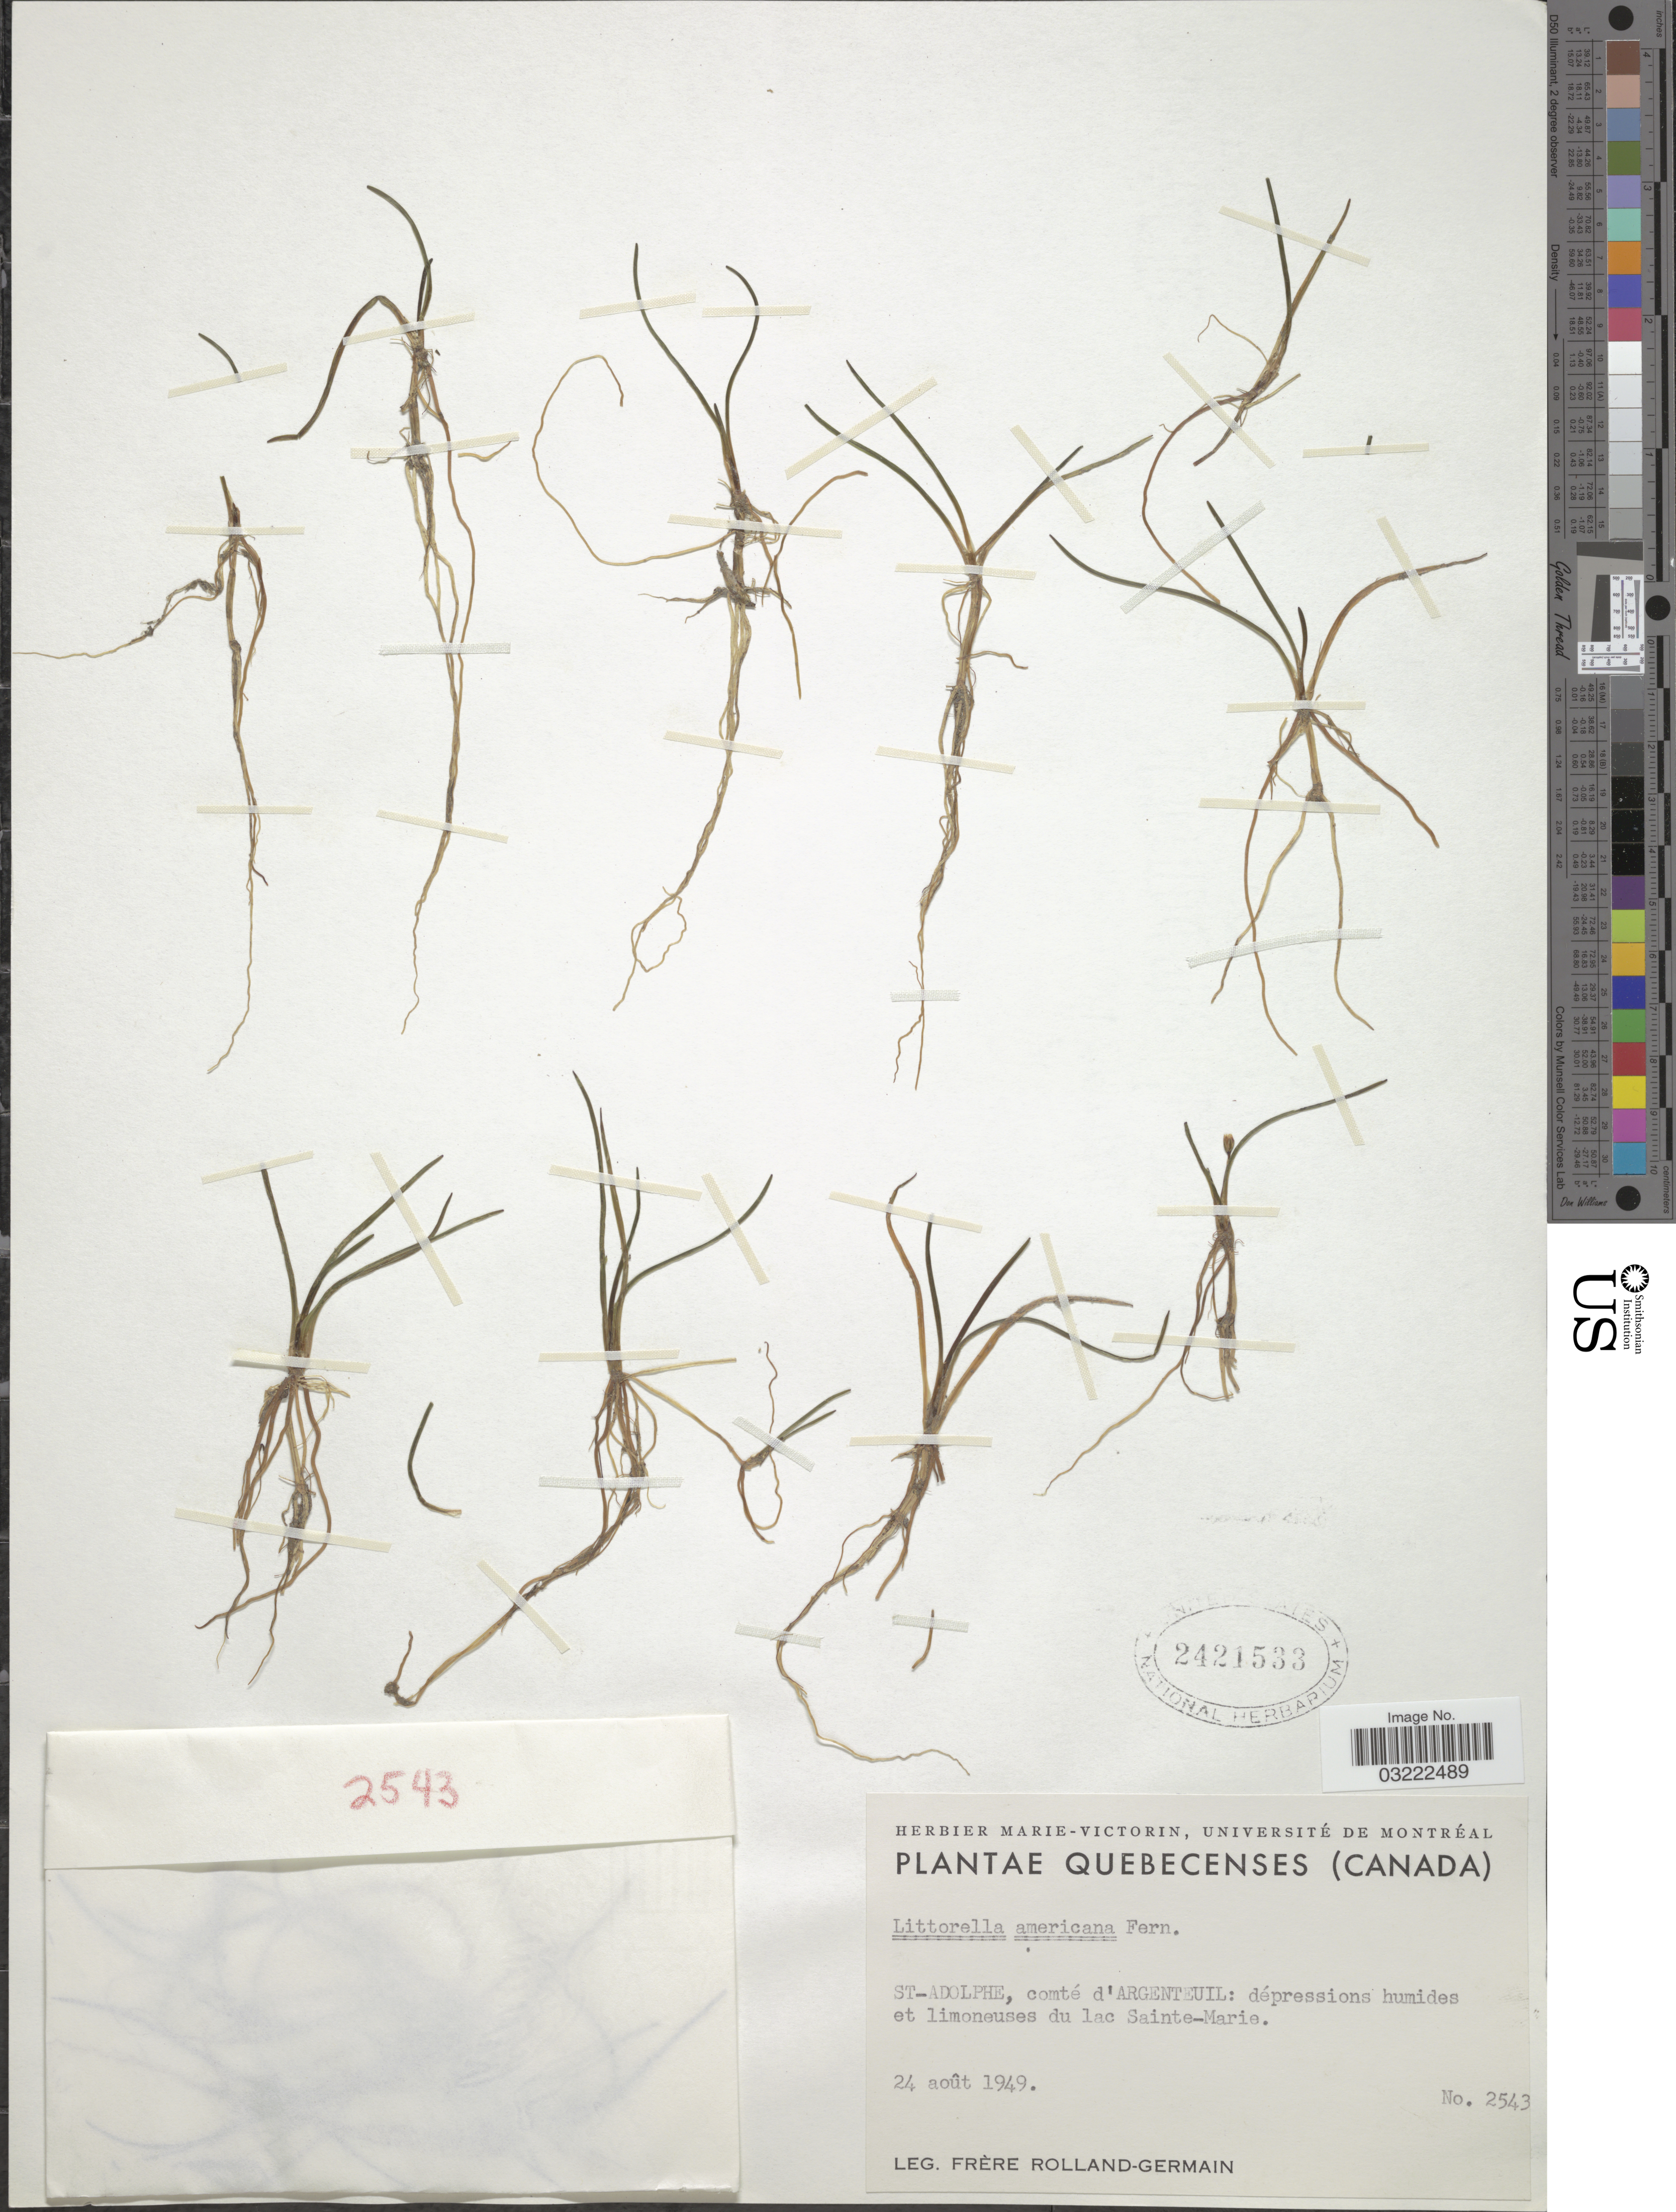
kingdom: Plantae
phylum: Tracheophyta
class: Magnoliopsida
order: Lamiales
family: Plantaginaceae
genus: Littorella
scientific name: Littorella americana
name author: Fernald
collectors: Rolland-Germain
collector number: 2543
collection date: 1949-08-24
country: Canada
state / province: Quebec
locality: Quebecenses, St-Adolphe, comté d'Argenteuil: dépressions humides et limoneuses du lac Sainte-Marie.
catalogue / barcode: US 2421533